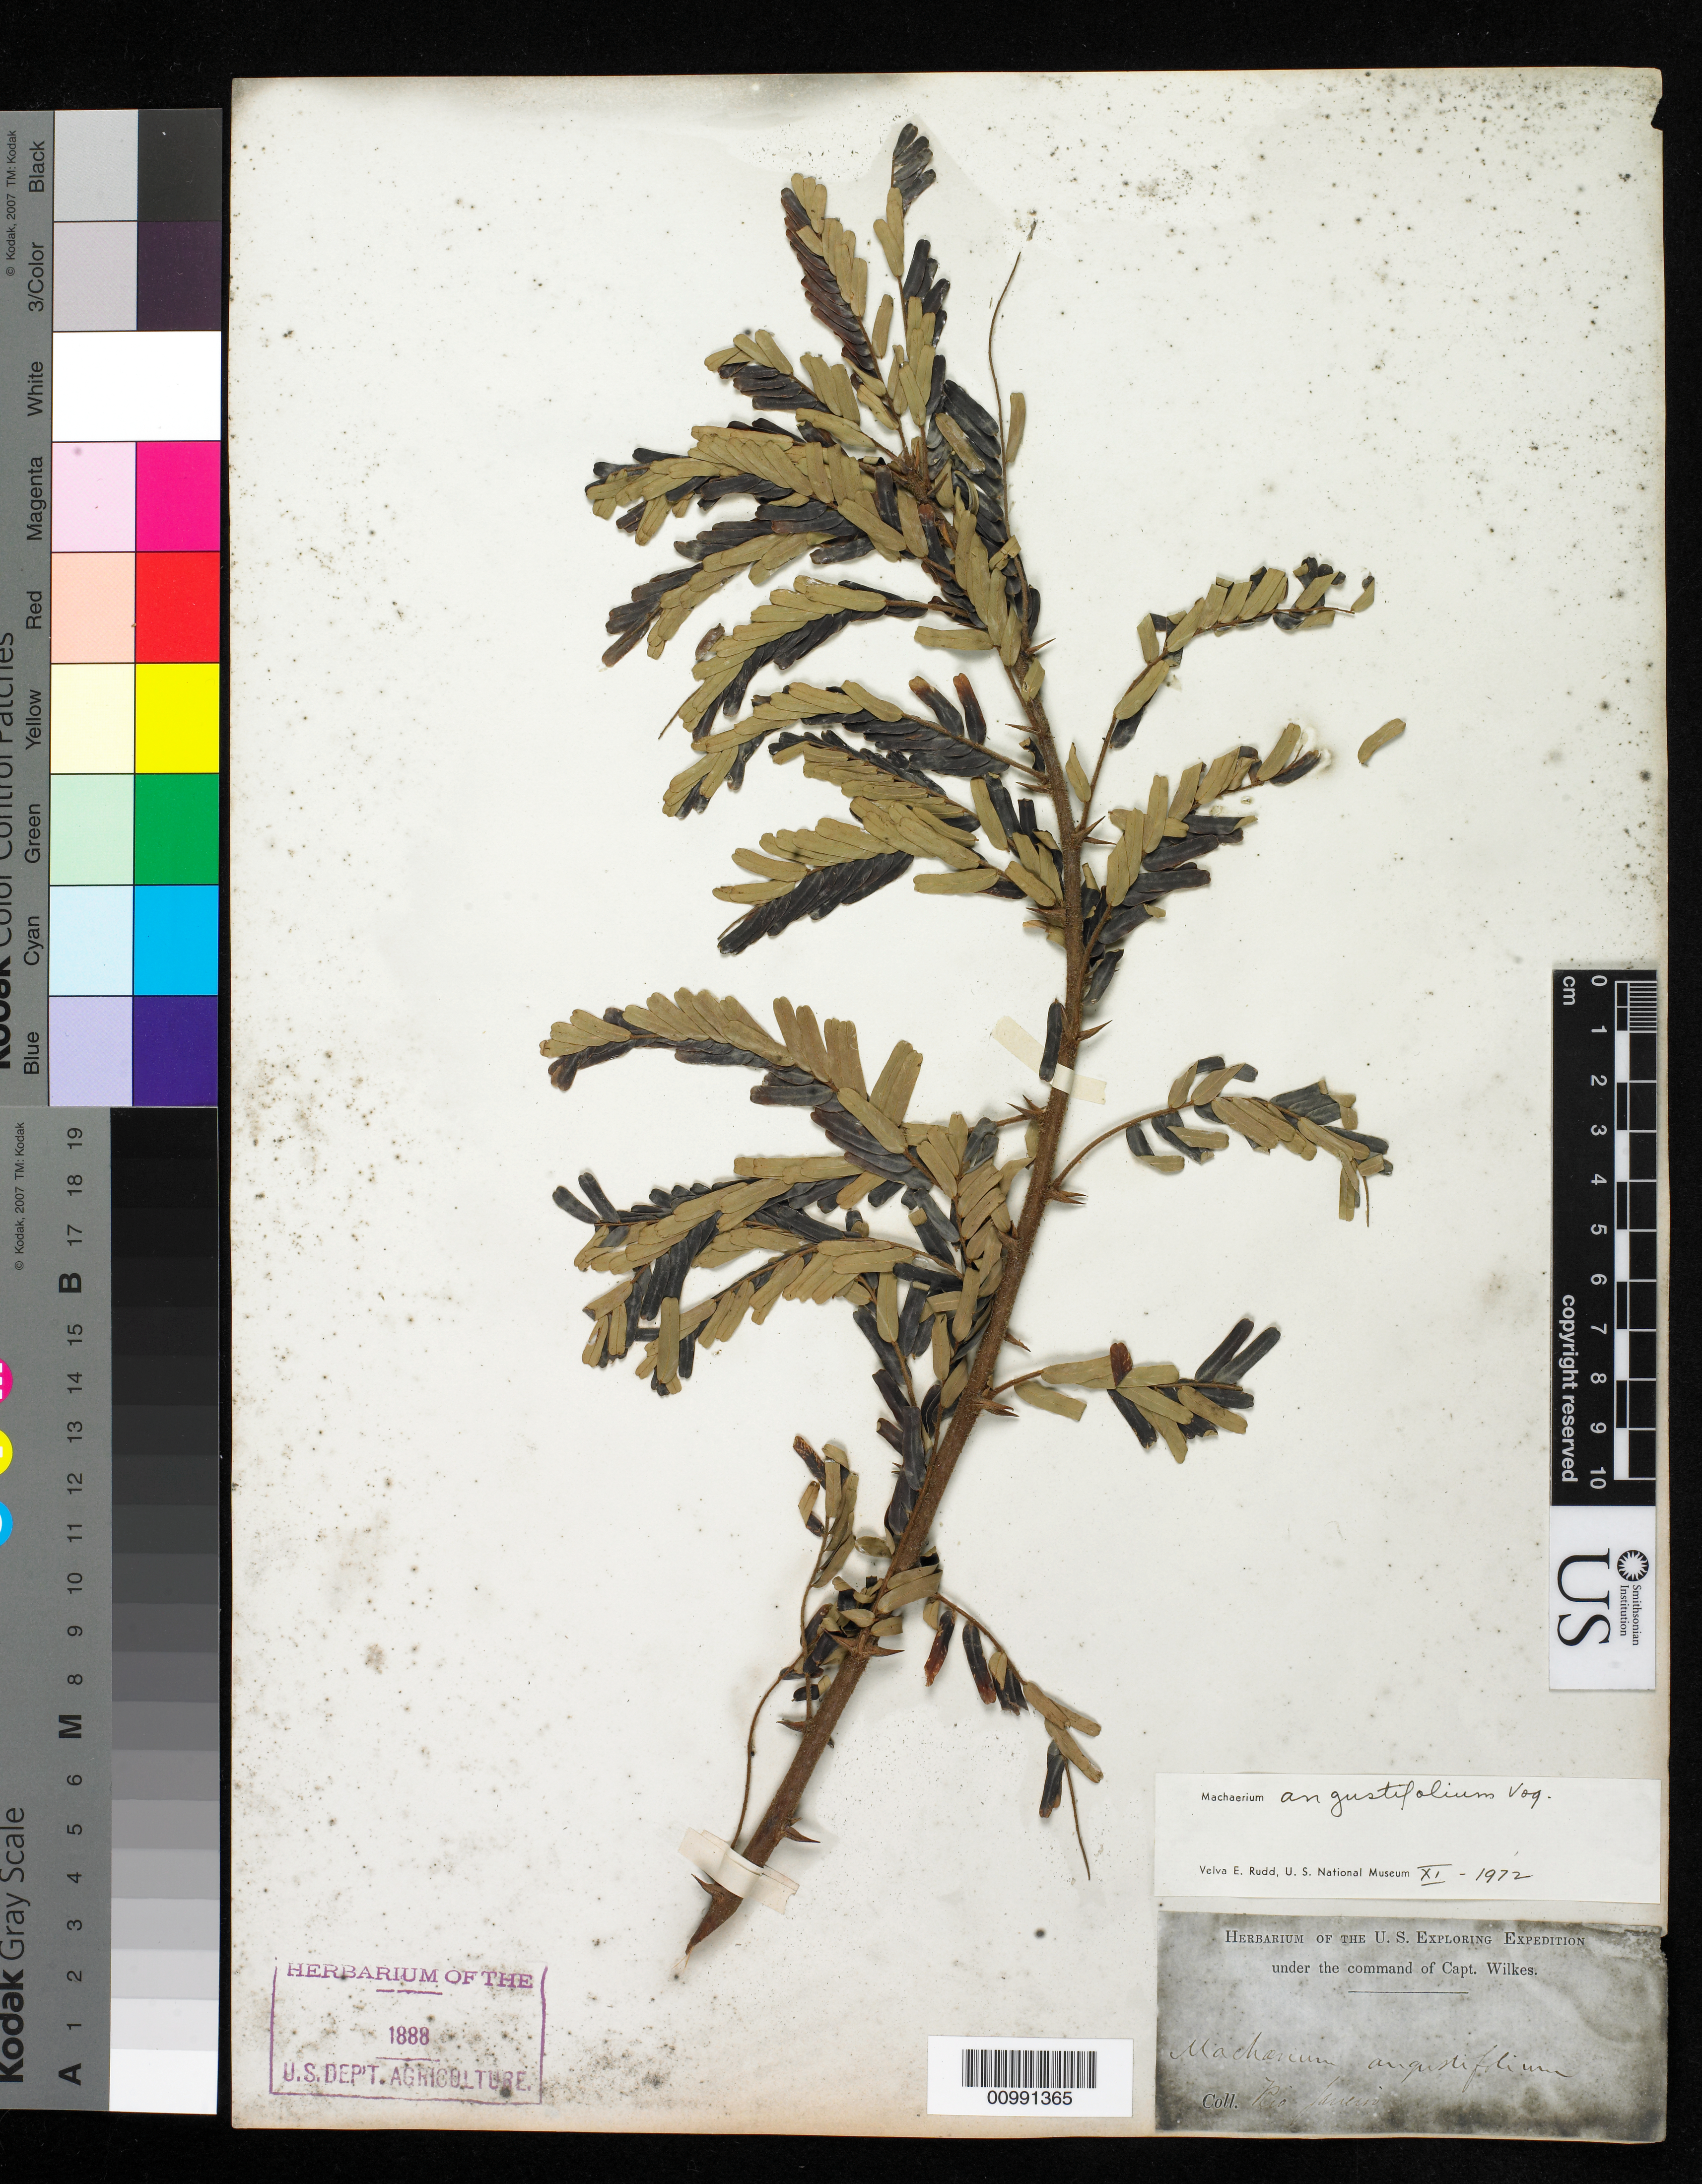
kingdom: Plantae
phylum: Tracheophyta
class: Magnoliopsida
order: Fabales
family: Fabaceae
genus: Machaerium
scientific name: Machaerium hirtum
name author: (Vell.) Stellfeld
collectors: Wilkes Explor. Exped.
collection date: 1838/1842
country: Brazil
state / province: Rio de Janeiro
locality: Rio Janeiro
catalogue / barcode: US 98482